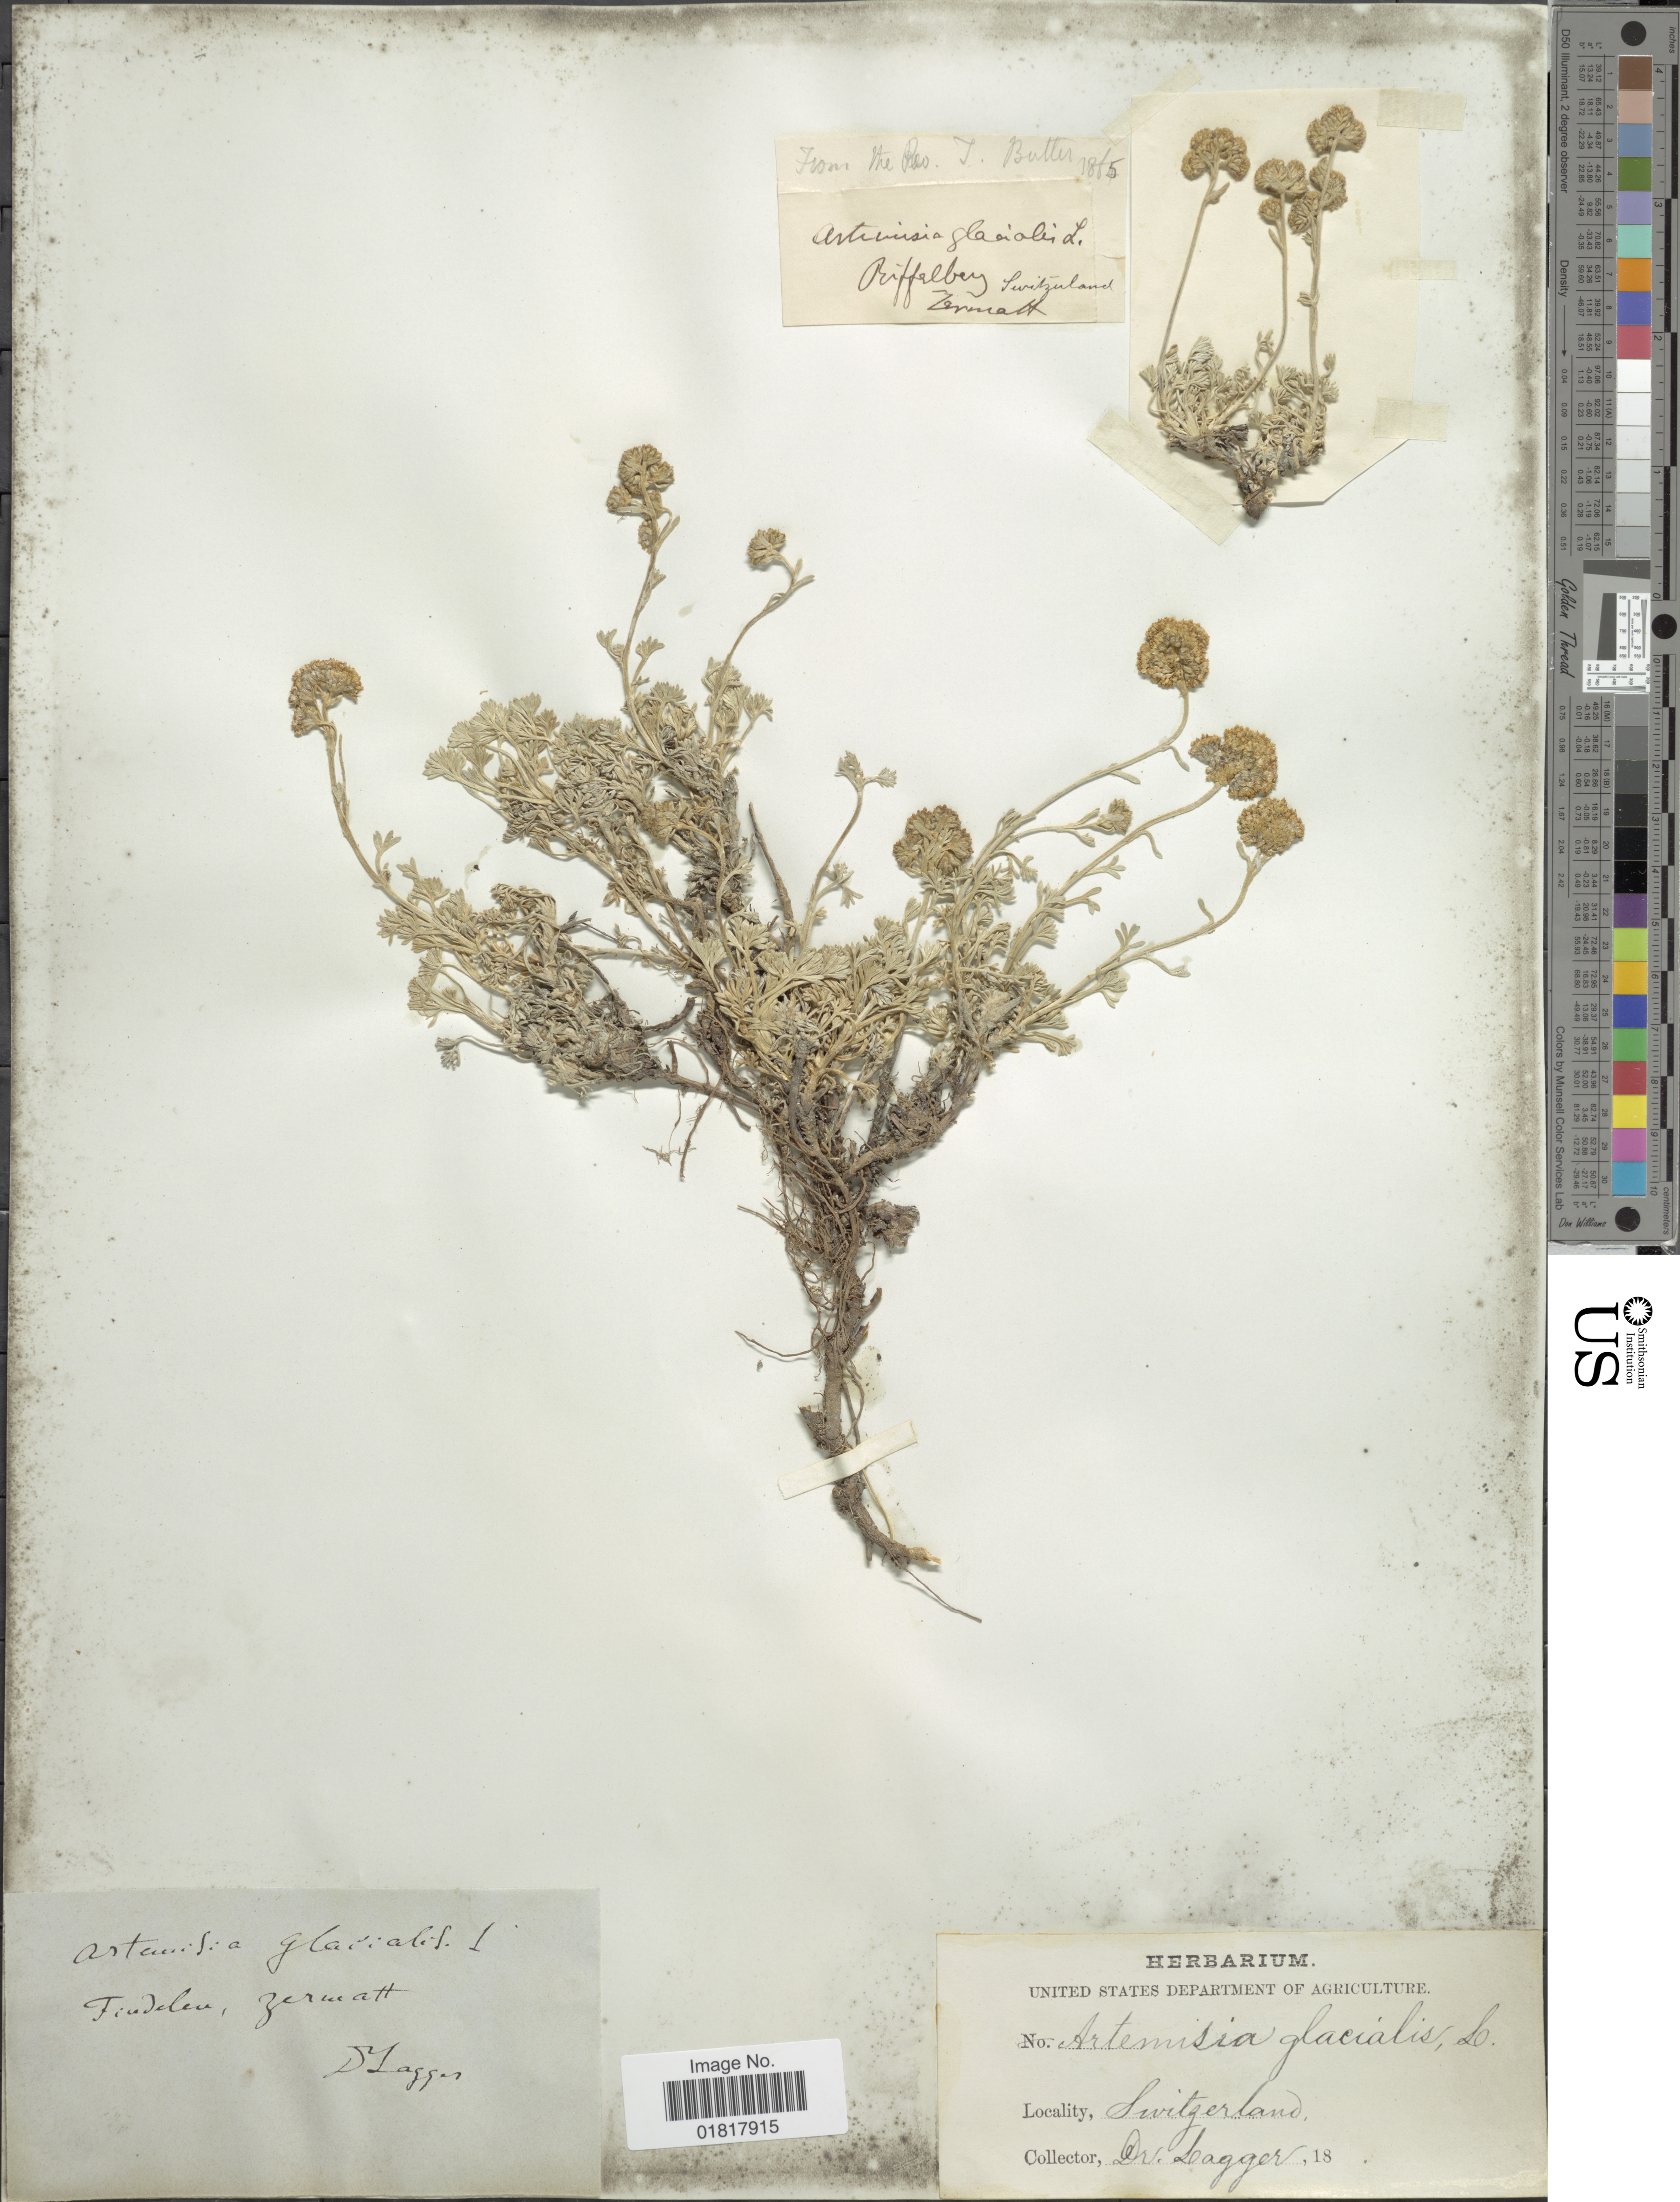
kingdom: Plantae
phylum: Tracheophyta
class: Magnoliopsida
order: Asterales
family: Asteraceae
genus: Artemisia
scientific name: Artemisia glacialis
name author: L.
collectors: F. J. Lagger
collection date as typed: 18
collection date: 1865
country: Switzerland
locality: Findeln, Zermatt